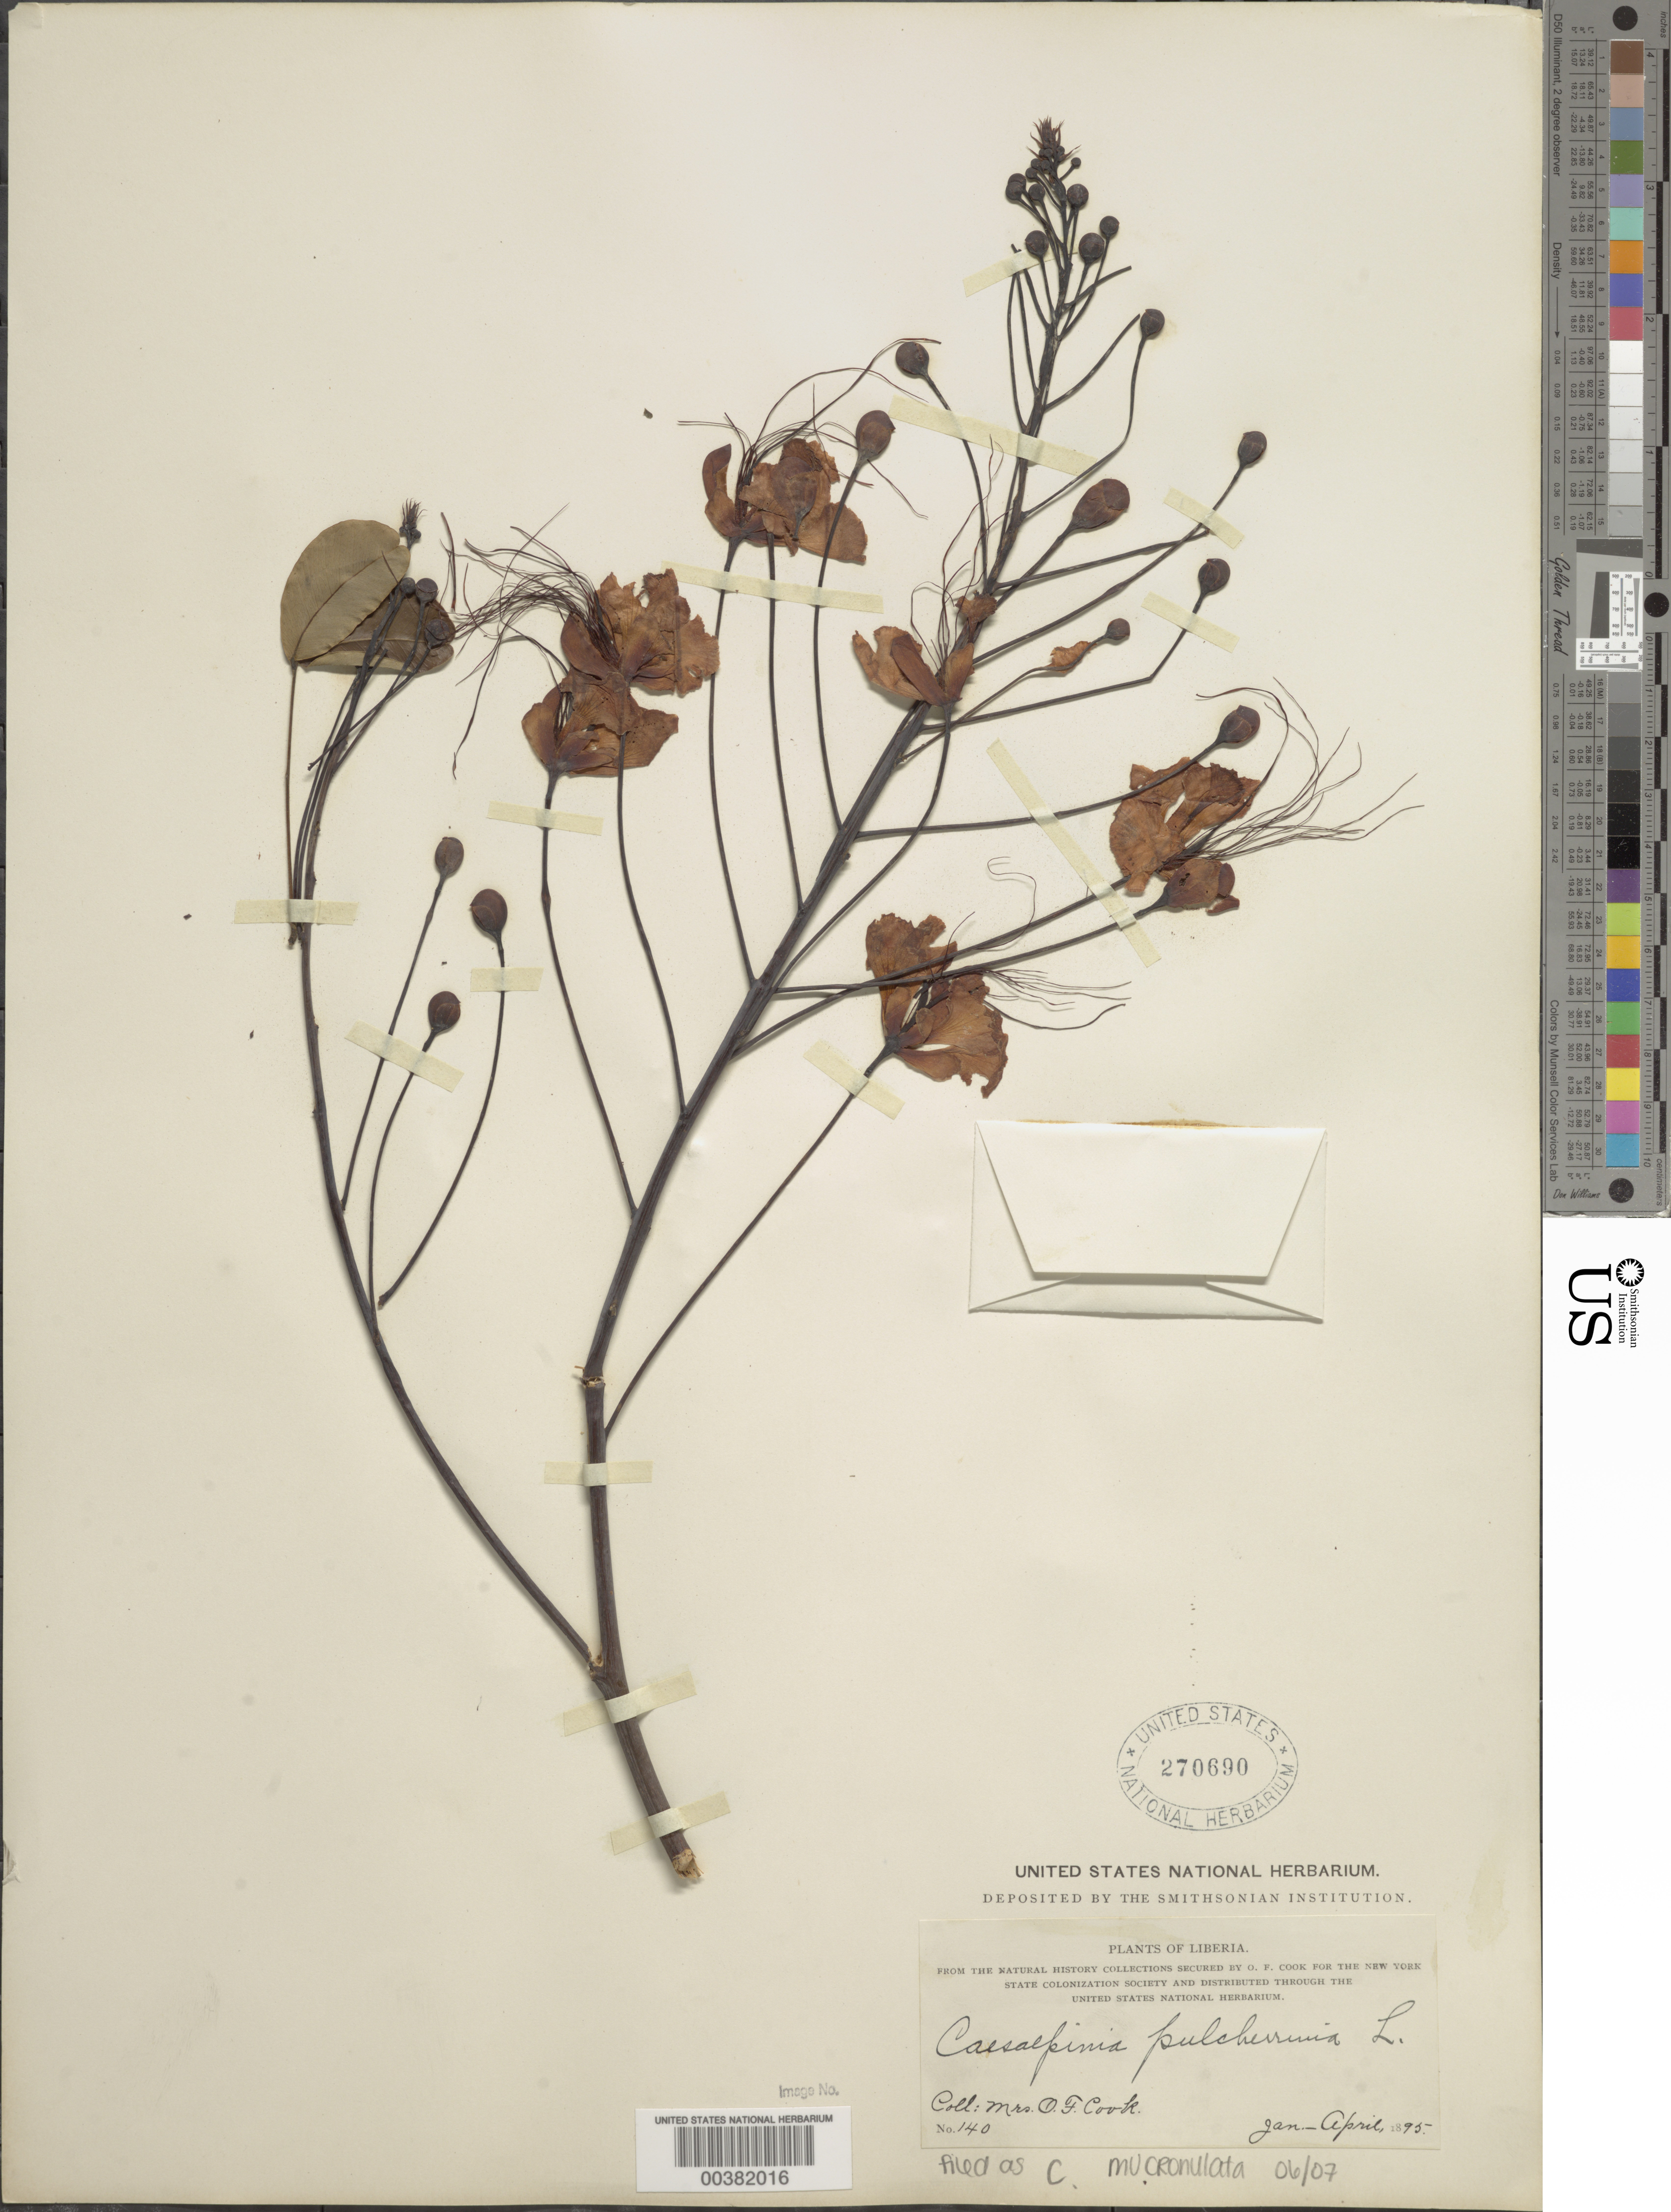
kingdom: Plantae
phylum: Tracheophyta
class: Magnoliopsida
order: Fabales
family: Fabaceae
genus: Caesalpinia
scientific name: Caesalpinia pulcherrima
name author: (L.) Sw.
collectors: Alice C. Cook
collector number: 140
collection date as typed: Jan 1895 to -- Apr 1895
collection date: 1895-01/1895-04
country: Liberia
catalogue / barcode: US 270690